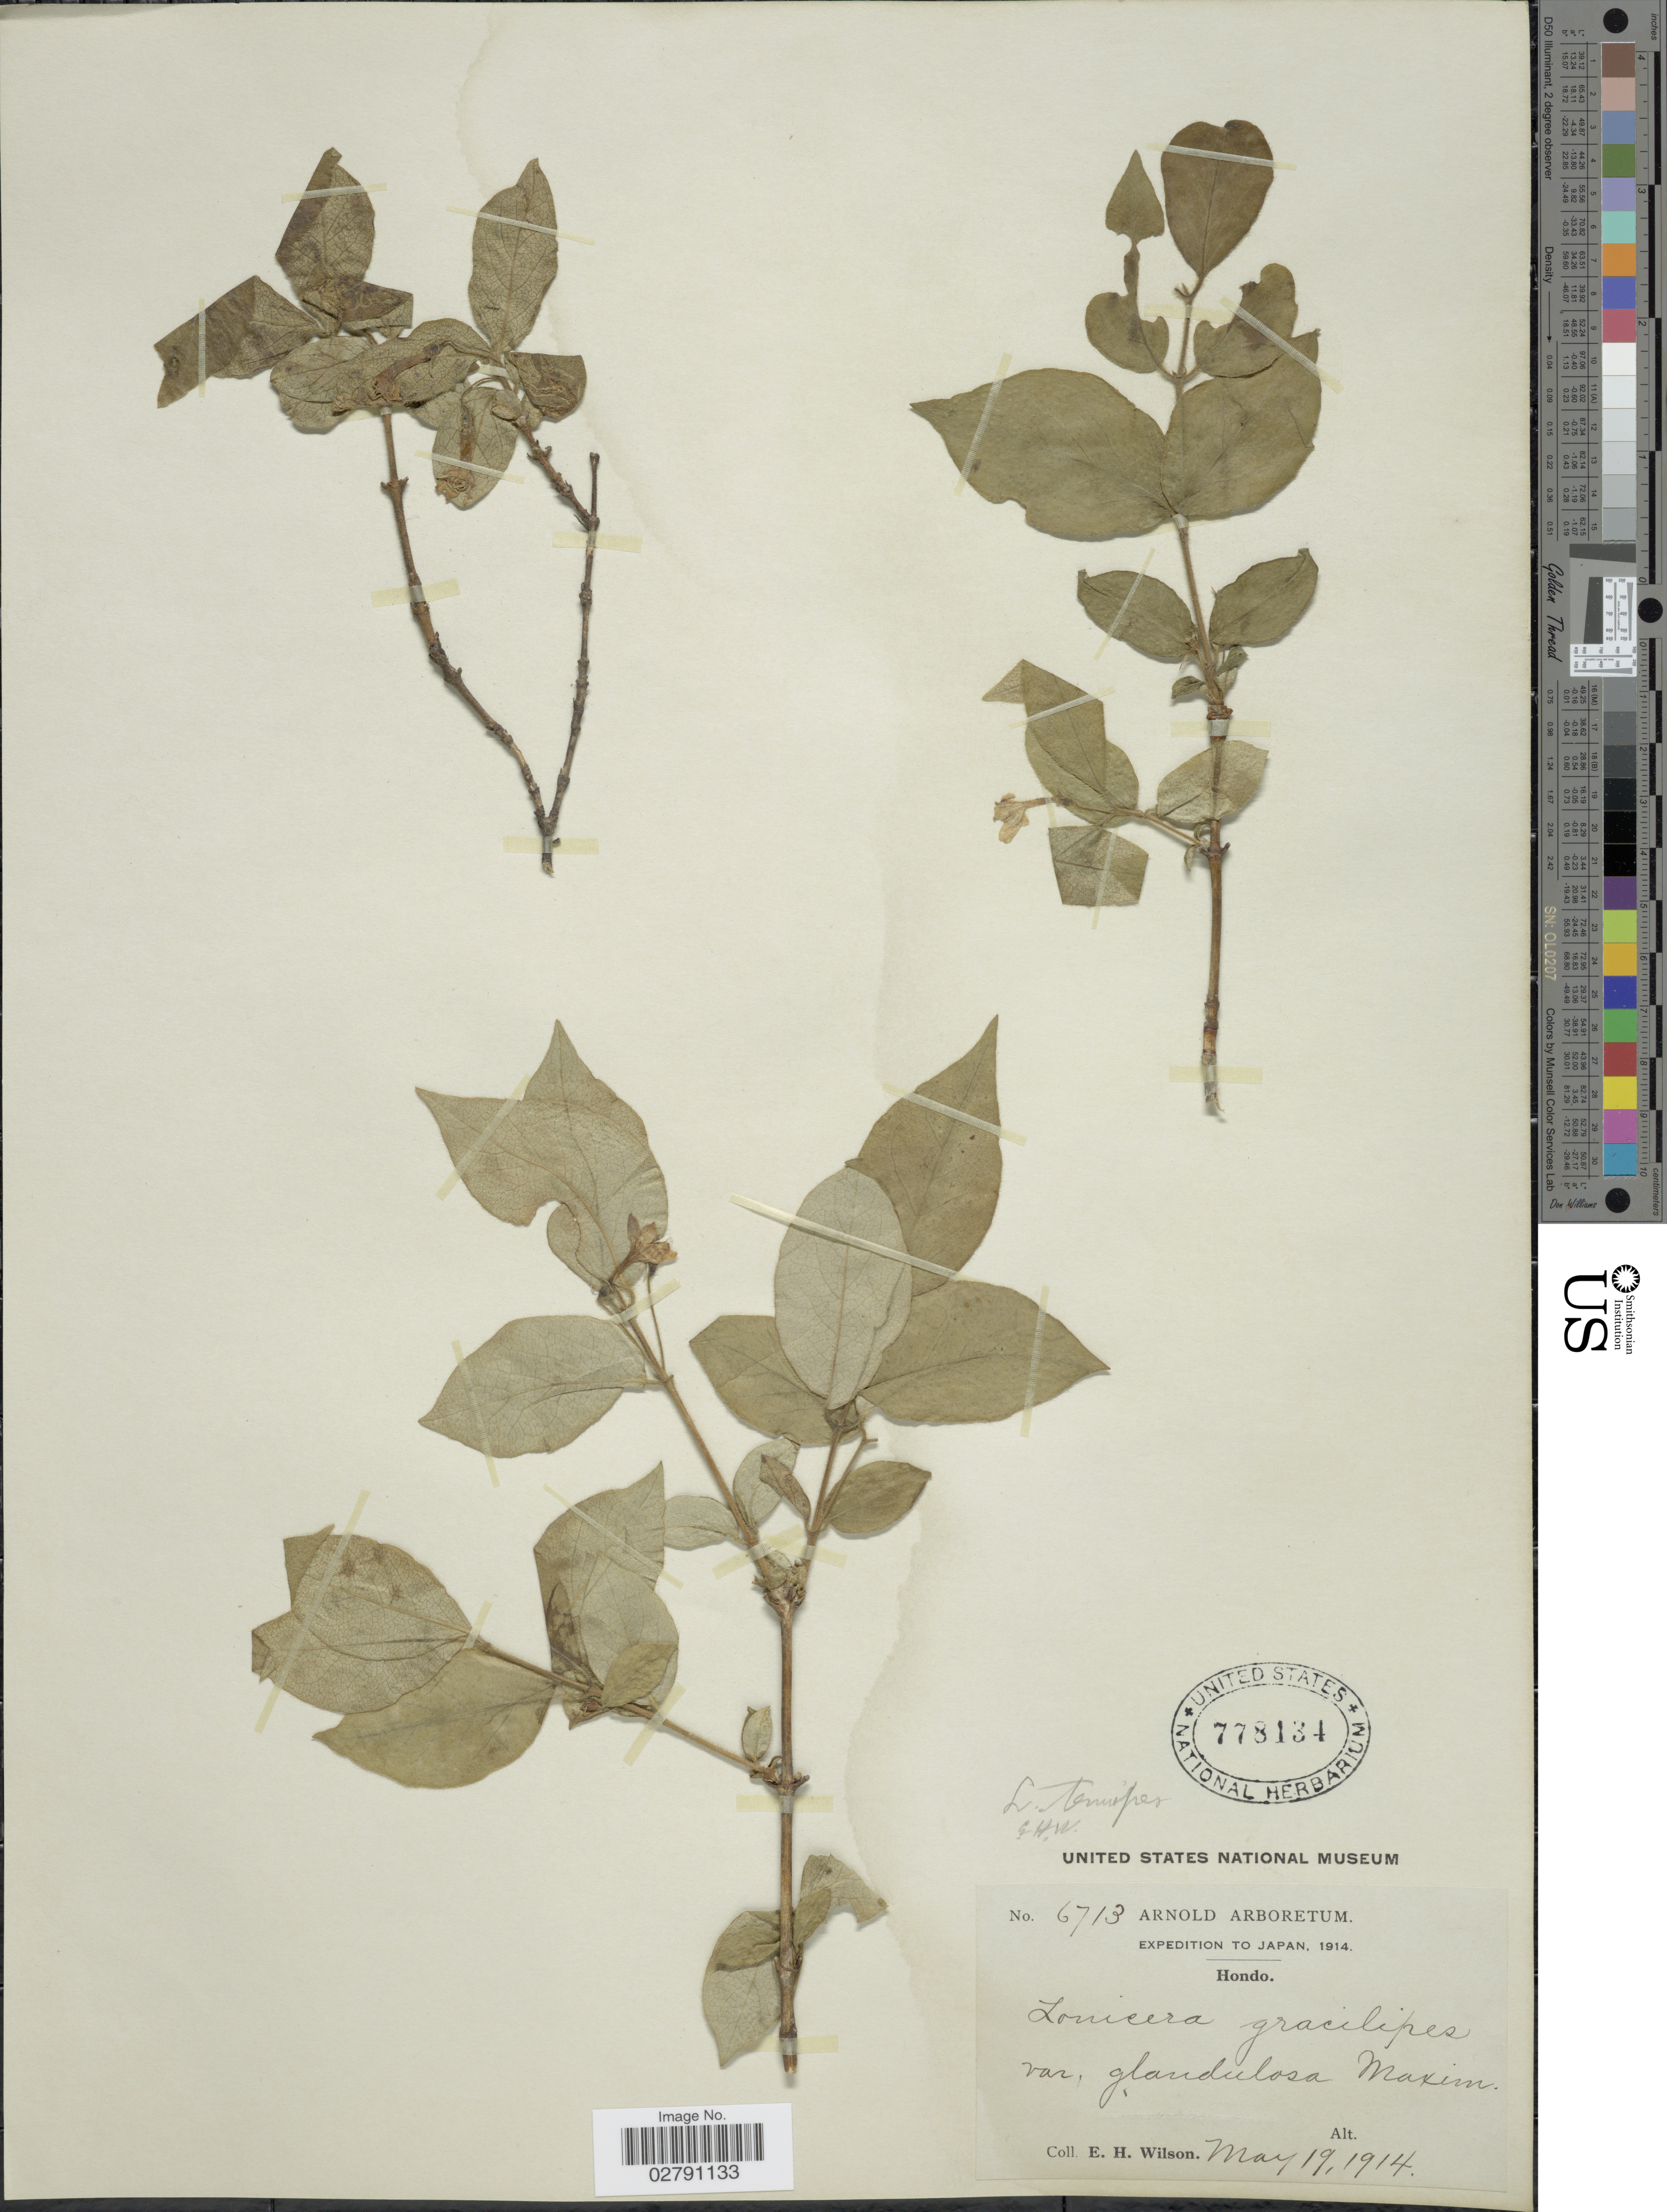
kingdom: Plantae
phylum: Tracheophyta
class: Magnoliopsida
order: Dipsacales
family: Caprifoliaceae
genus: Lonicera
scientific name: Lonicera tenuipes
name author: Nakai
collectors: E. Wilson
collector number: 6713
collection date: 1914-05-19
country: Japan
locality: Hondo.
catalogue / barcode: US 778134